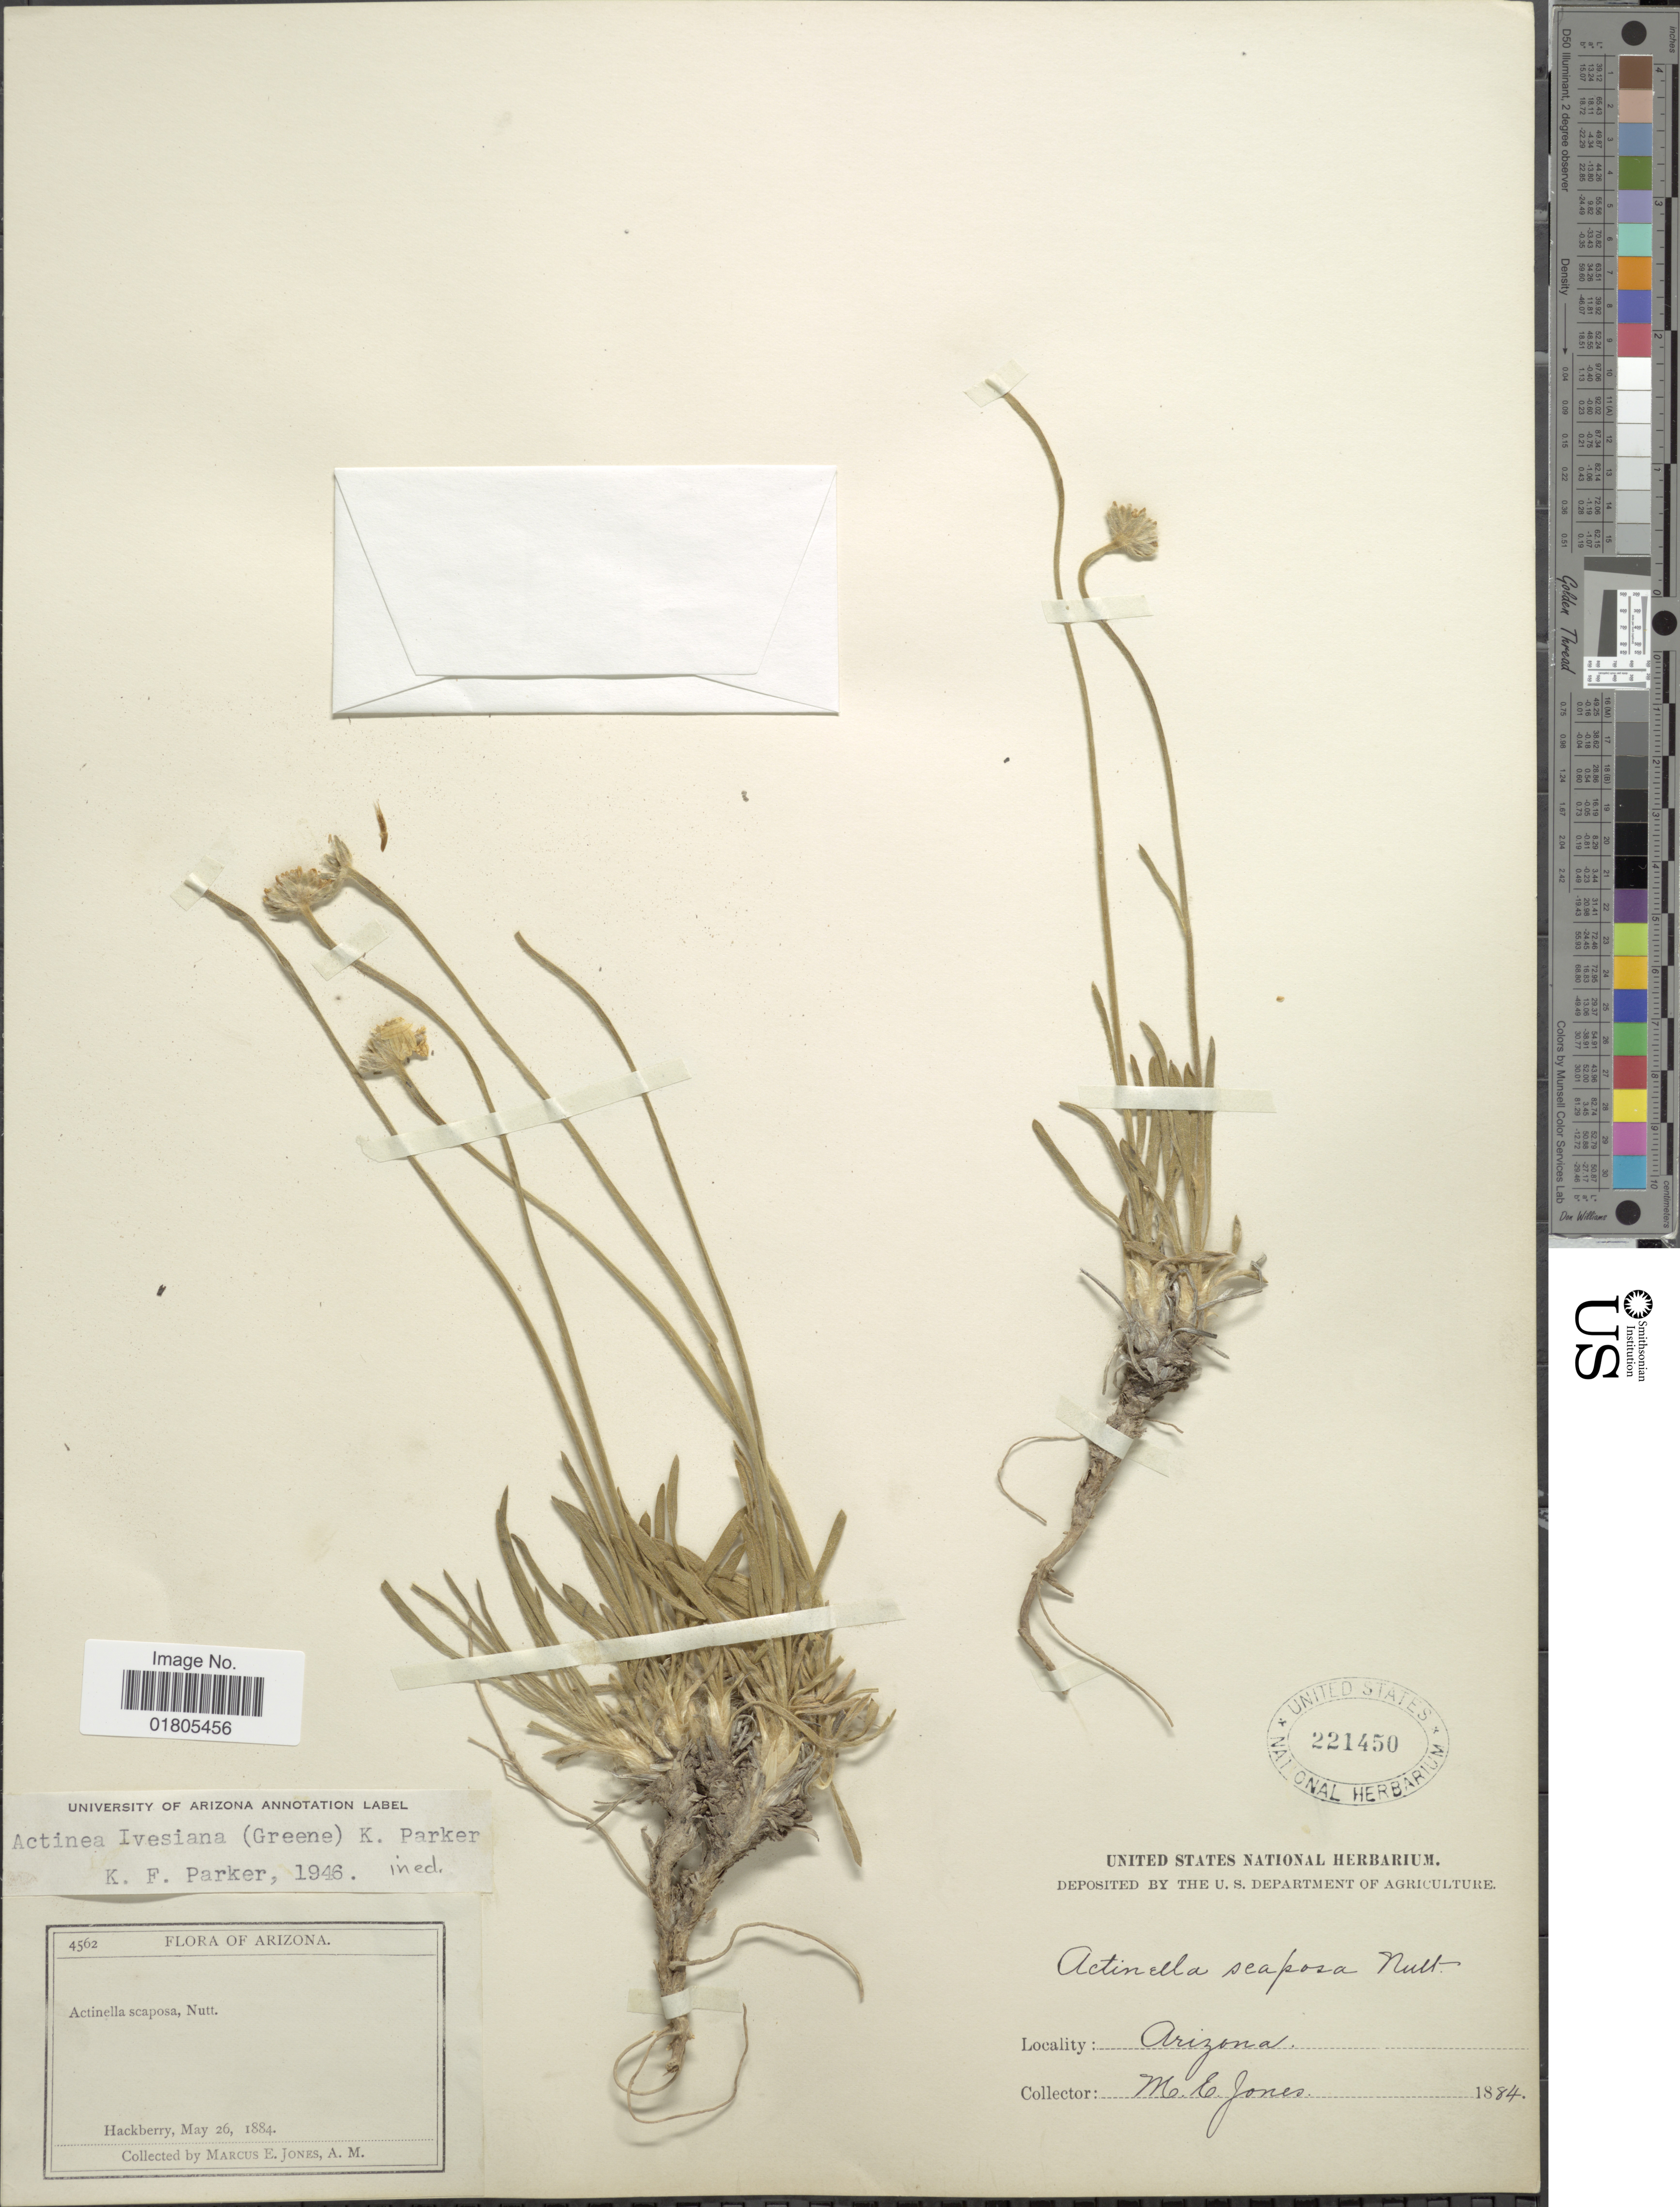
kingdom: Plantae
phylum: Tracheophyta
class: Magnoliopsida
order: Asterales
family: Asteraceae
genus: Actinea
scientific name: Actinea ivesiana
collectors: M. E. Jones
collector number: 4562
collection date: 1884-05-26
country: United States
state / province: Arizona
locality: Hackberry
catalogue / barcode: US 221450